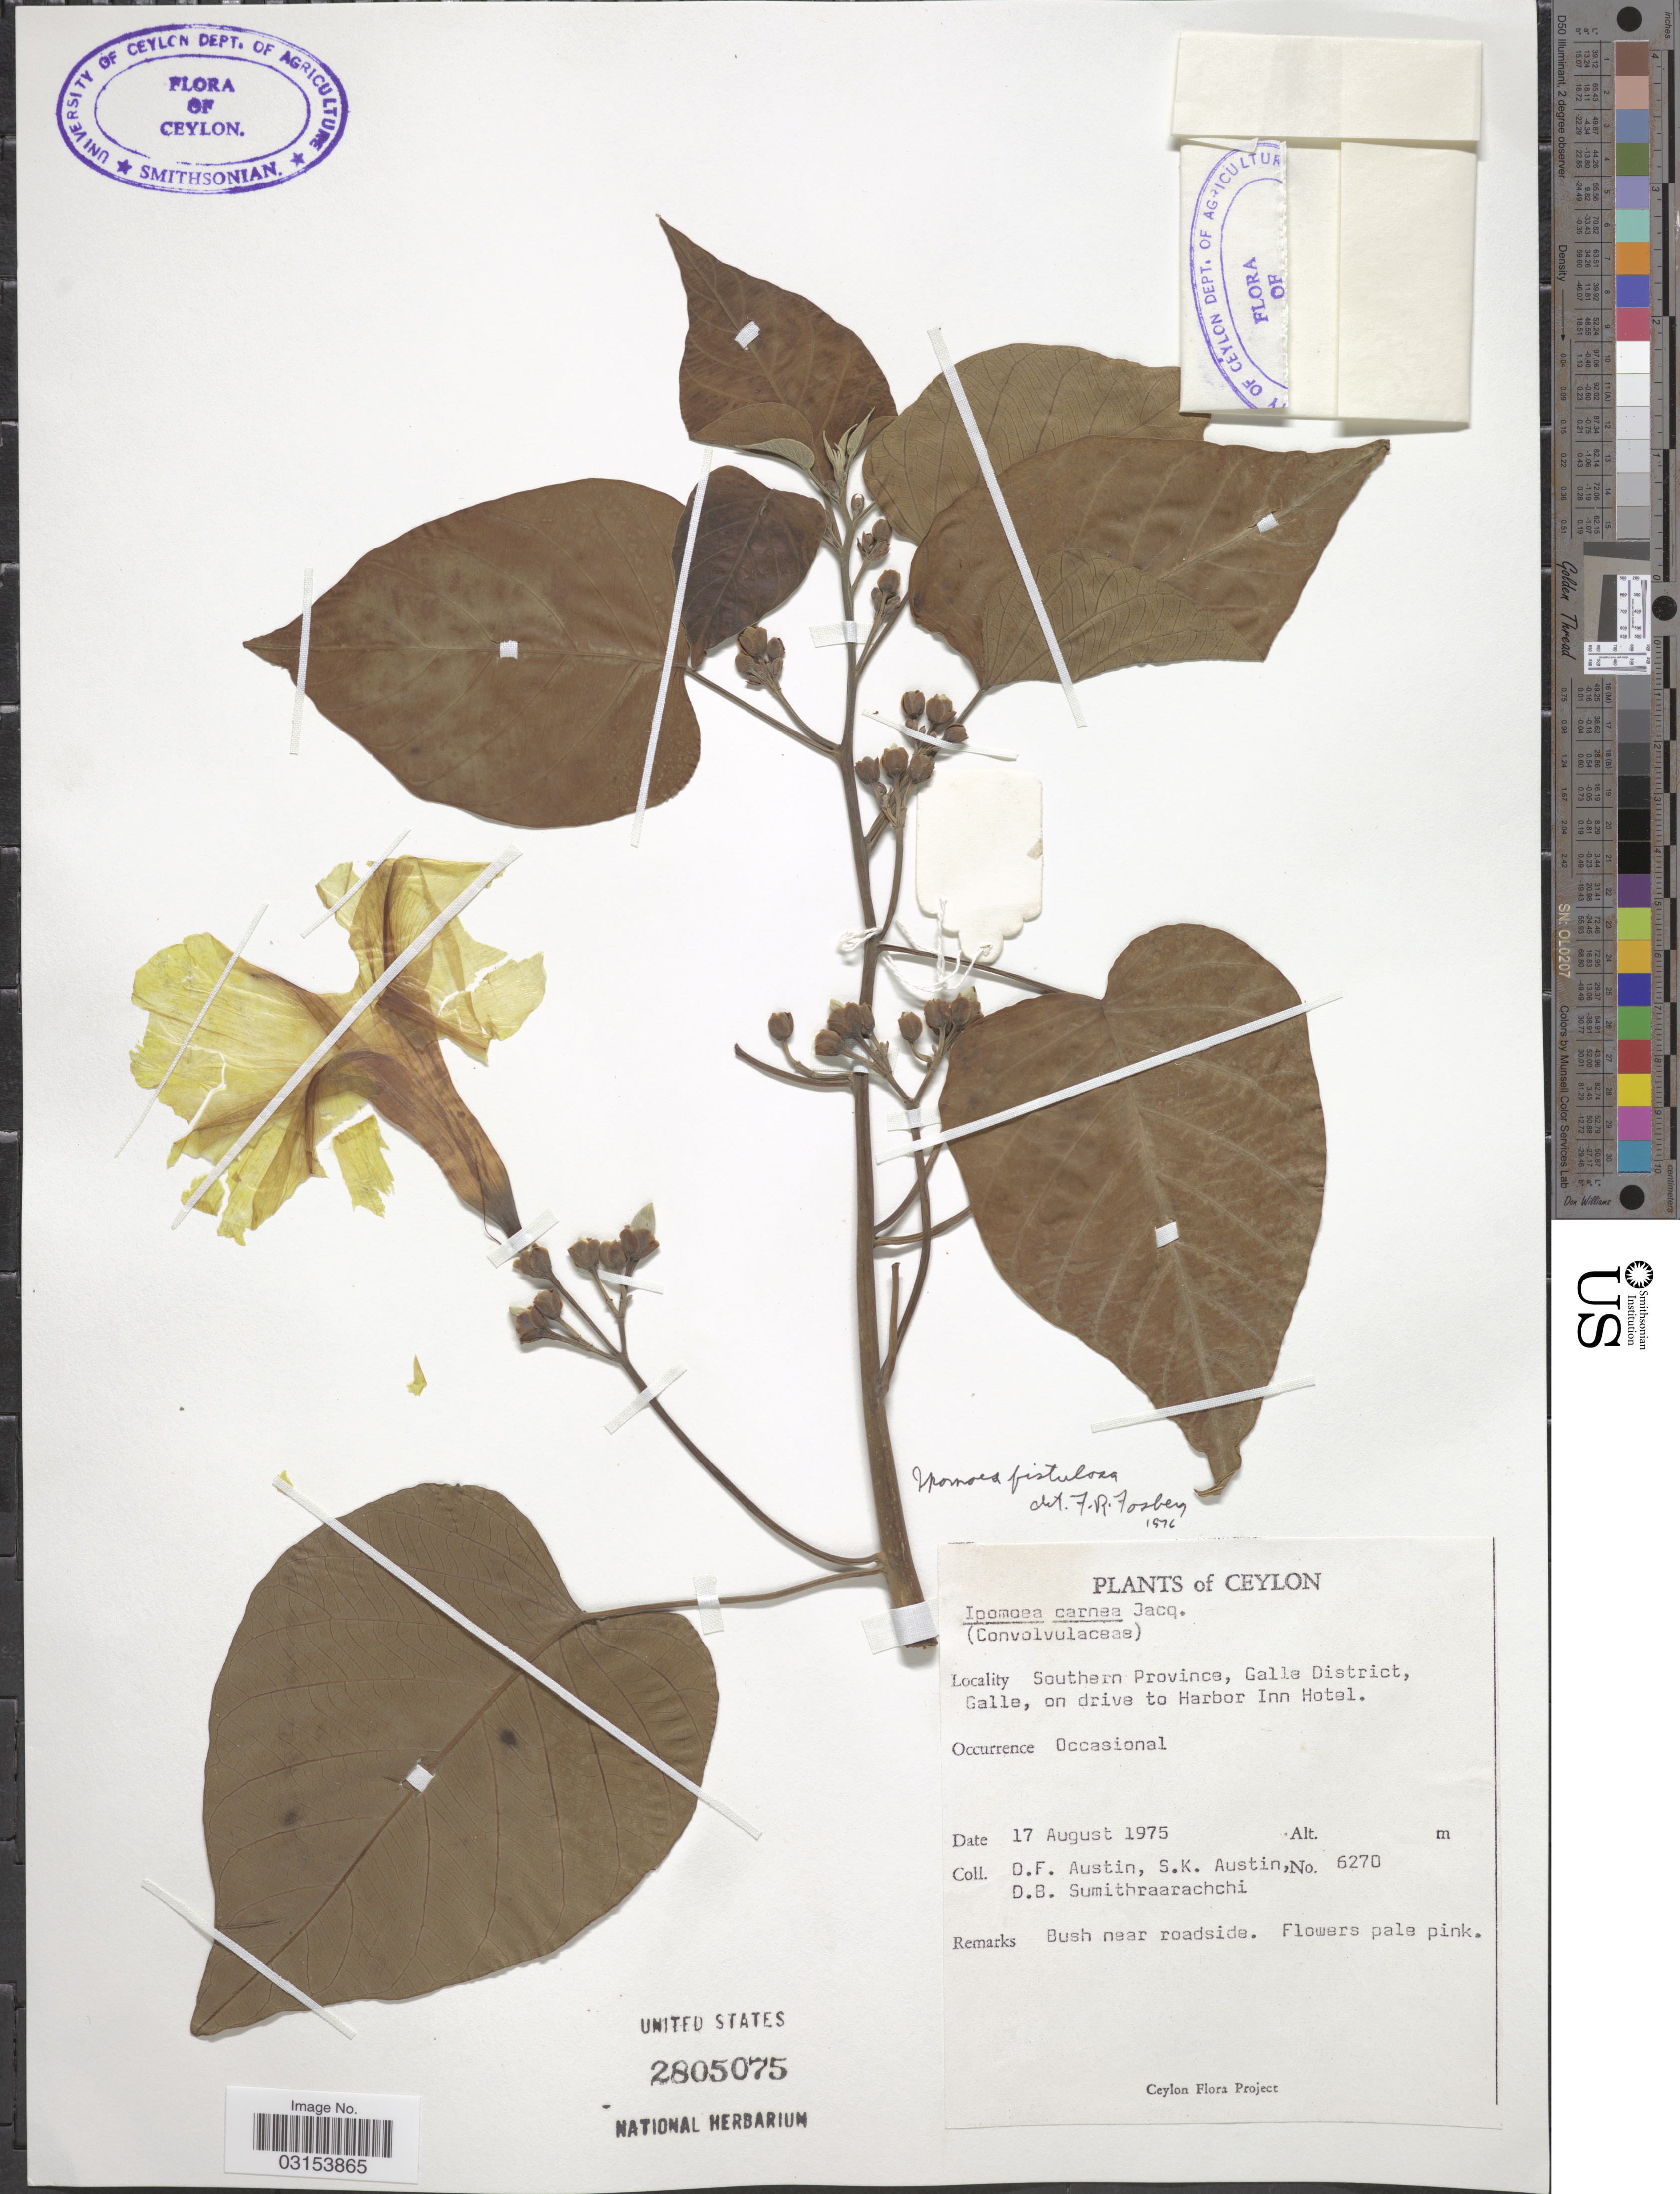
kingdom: Plantae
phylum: Tracheophyta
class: Magnoliopsida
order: Solanales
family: Convolvulaceae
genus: Ipomoea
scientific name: Ipomoea fistulosa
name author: Mart. ex Choisy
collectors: D. Austin, S. Austin & D. B. Sumithraarachchi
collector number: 6270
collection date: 1975-08-17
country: Sri Lanka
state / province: Southern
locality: Ceylon. Galle District, Galle, on drive to Harbor Inn Hotel.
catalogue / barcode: US 2805075